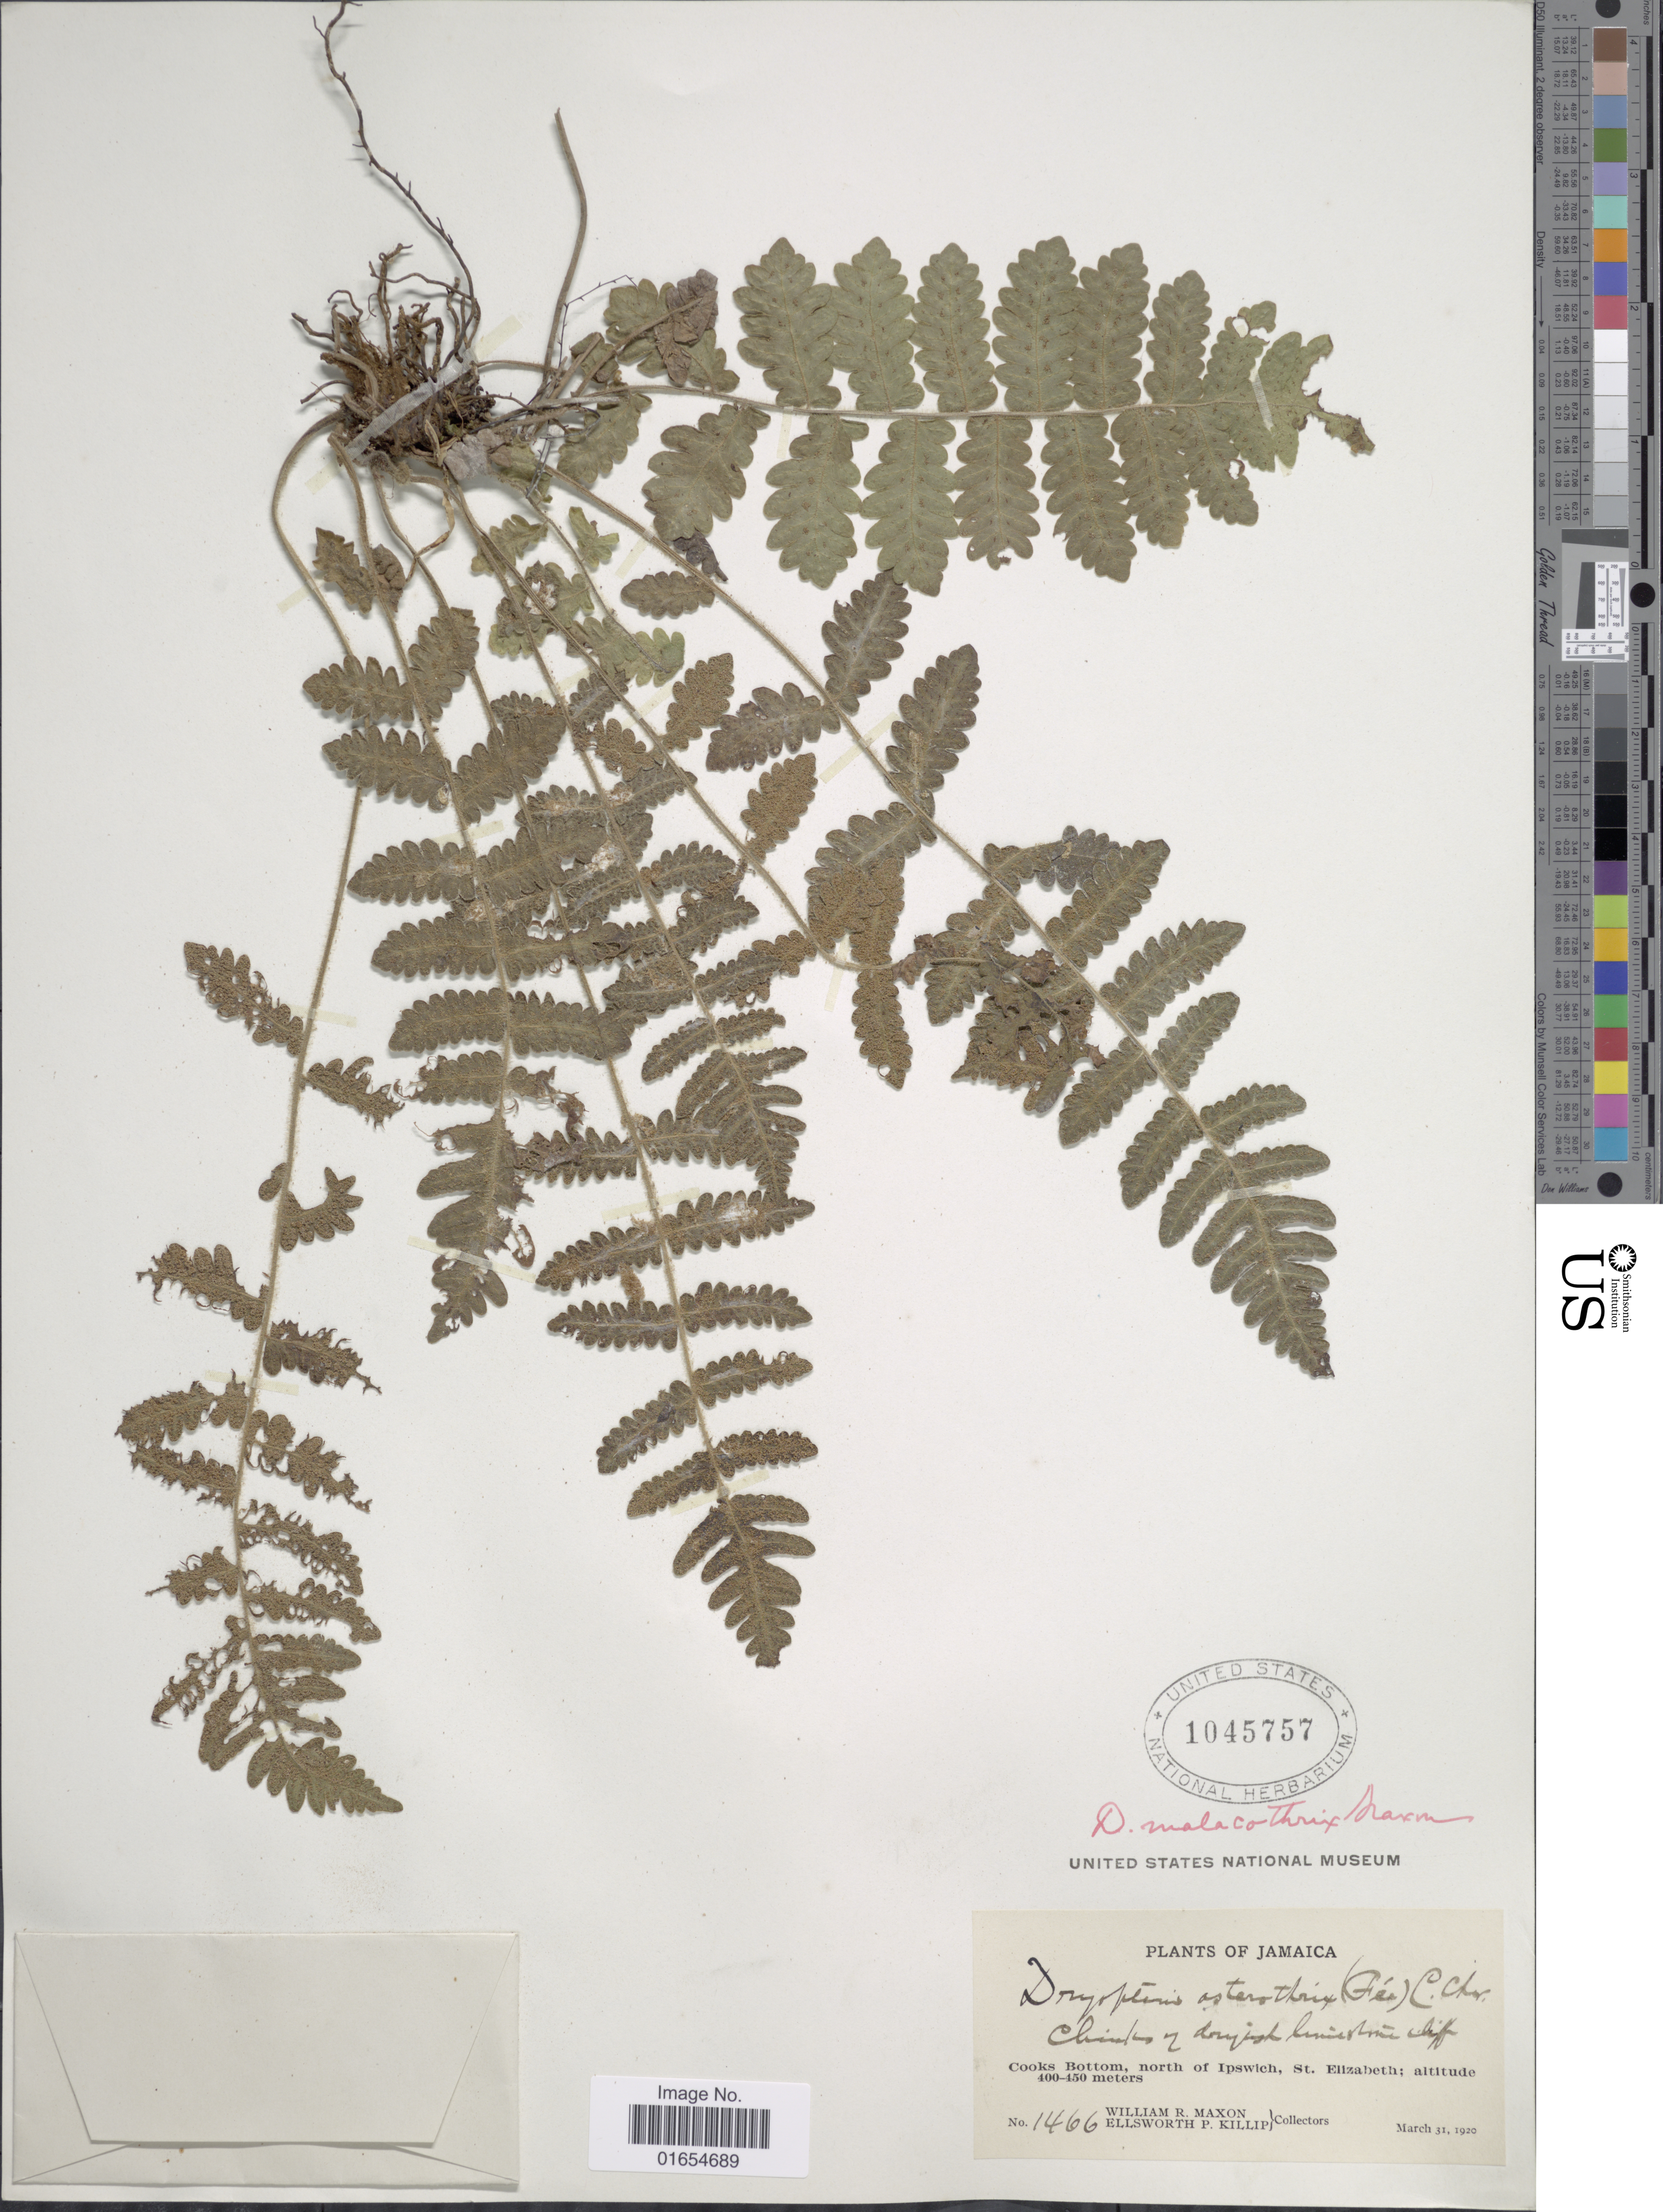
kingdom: Plantae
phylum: Tracheophyta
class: Polypodiopsida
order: Polypodiales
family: Thelypteridaceae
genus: Goniopteris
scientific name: Goniopteris pellita (Willd.) comb. nov., ined 2015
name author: (Willd.)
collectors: W. R. Maxon & E. P. Killip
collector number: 1466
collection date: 1920-03-31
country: Jamaica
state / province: Saint Elizabeth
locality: Cooks Bottom, north of Ipswich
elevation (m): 400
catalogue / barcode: US 1045757